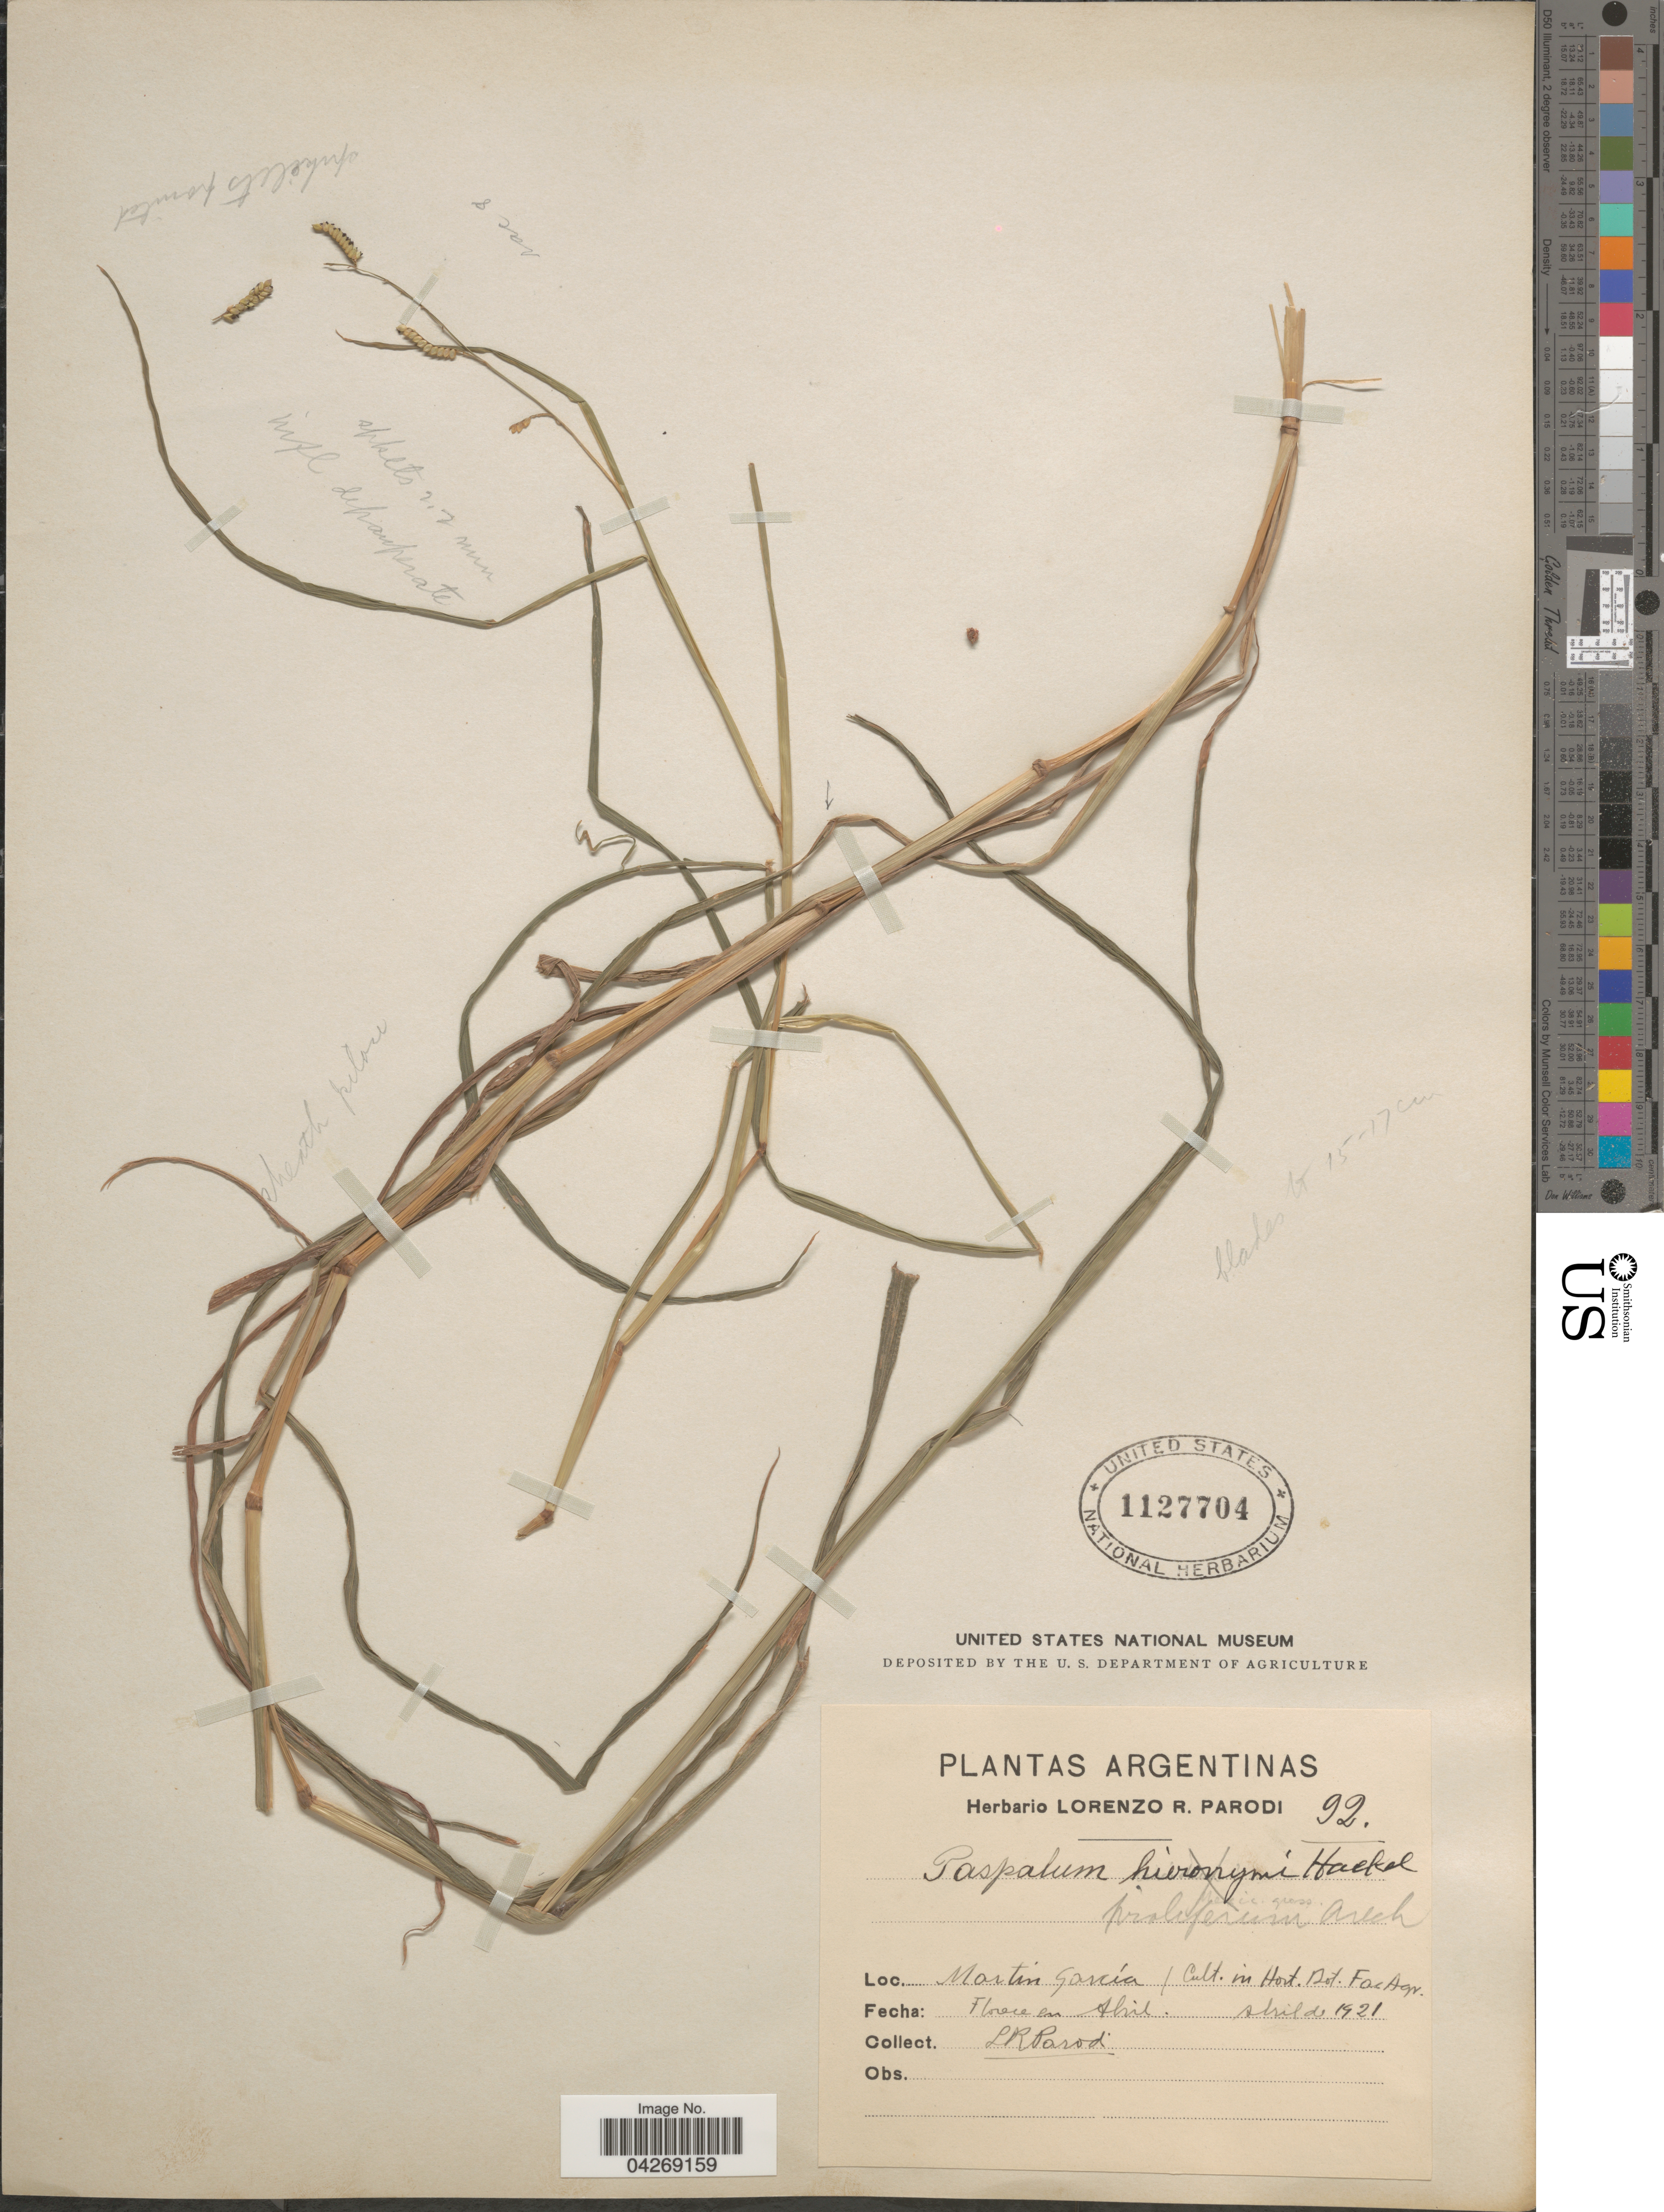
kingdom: Plantae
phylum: Tracheophyta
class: Liliopsida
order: Poales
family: Poaceae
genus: Paspalum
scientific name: Paspalum denticulatum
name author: Trin.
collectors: L. R. Parodi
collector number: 92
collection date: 1921-04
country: Argentina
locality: Martin García / Cult. in Hort. Bot. Fac. Agr.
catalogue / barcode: US 1127704